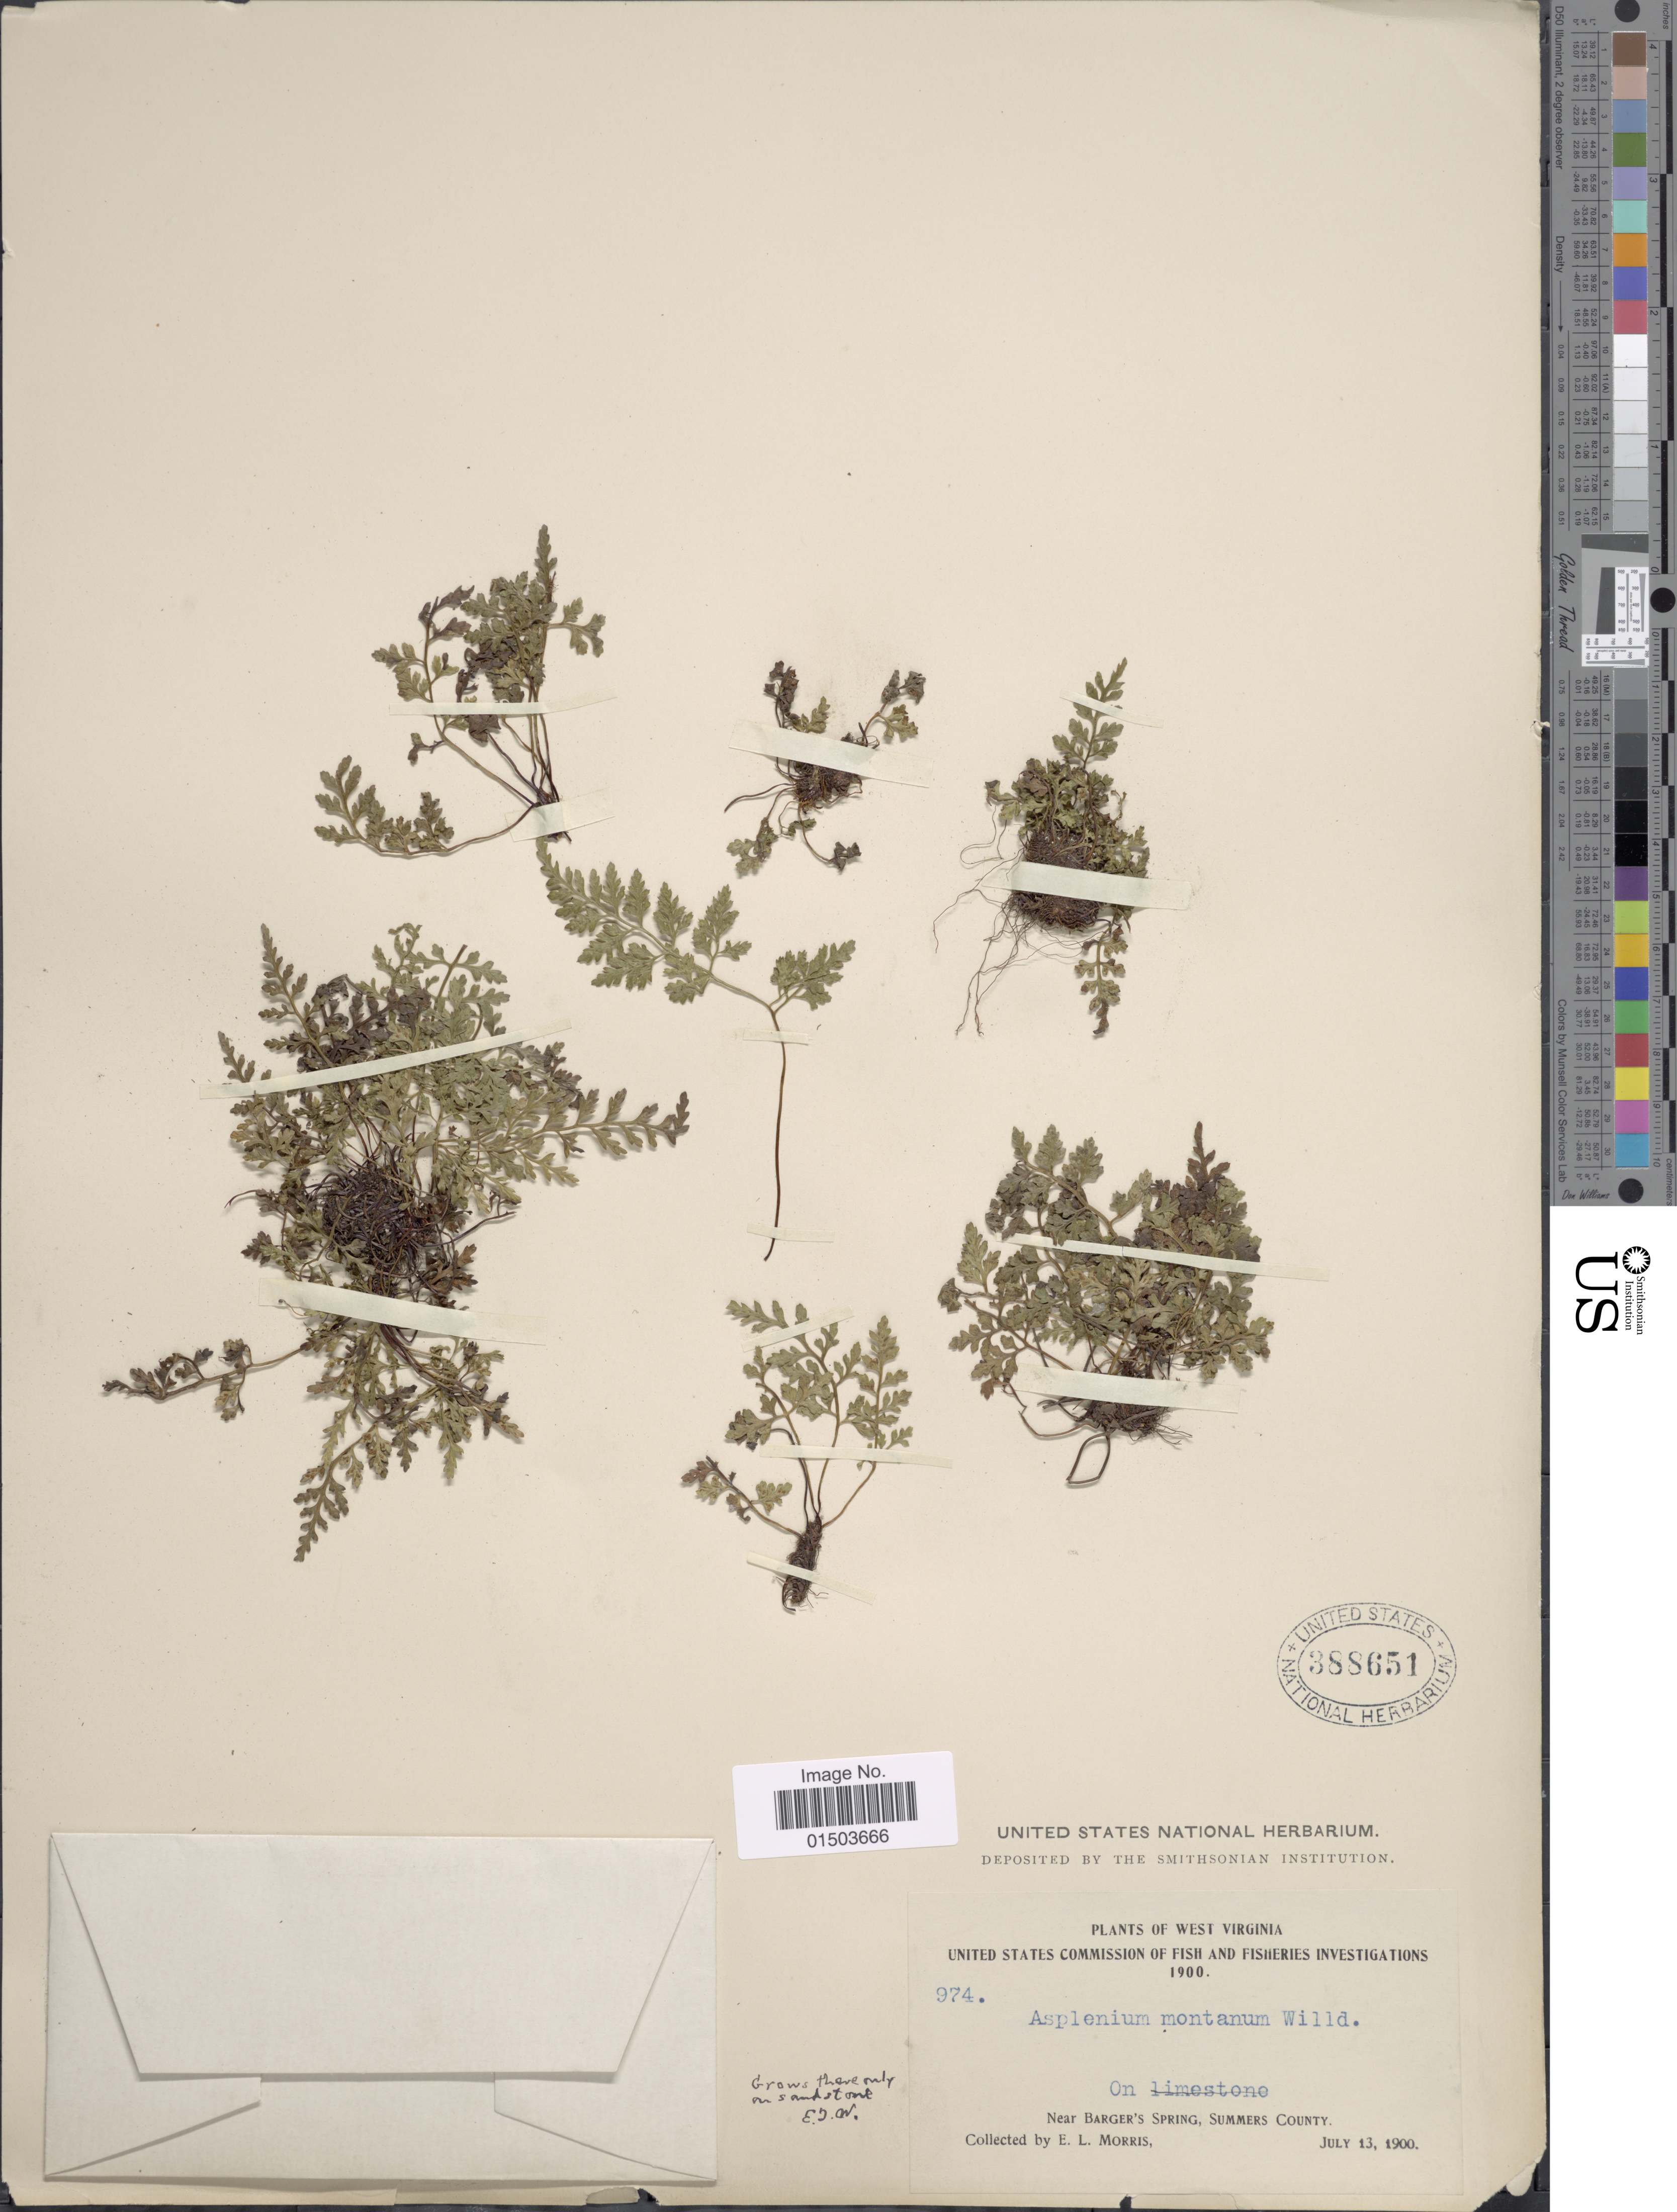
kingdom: Plantae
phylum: Tracheophyta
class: Polypodiopsida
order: Polypodiales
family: Aspleniaceae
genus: Asplenium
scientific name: Asplenium montanum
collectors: E. Morris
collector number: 974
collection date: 1900-07-13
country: United States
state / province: West Virginia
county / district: Summers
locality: Near Barger's Spring, Summers County.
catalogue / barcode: US 388651